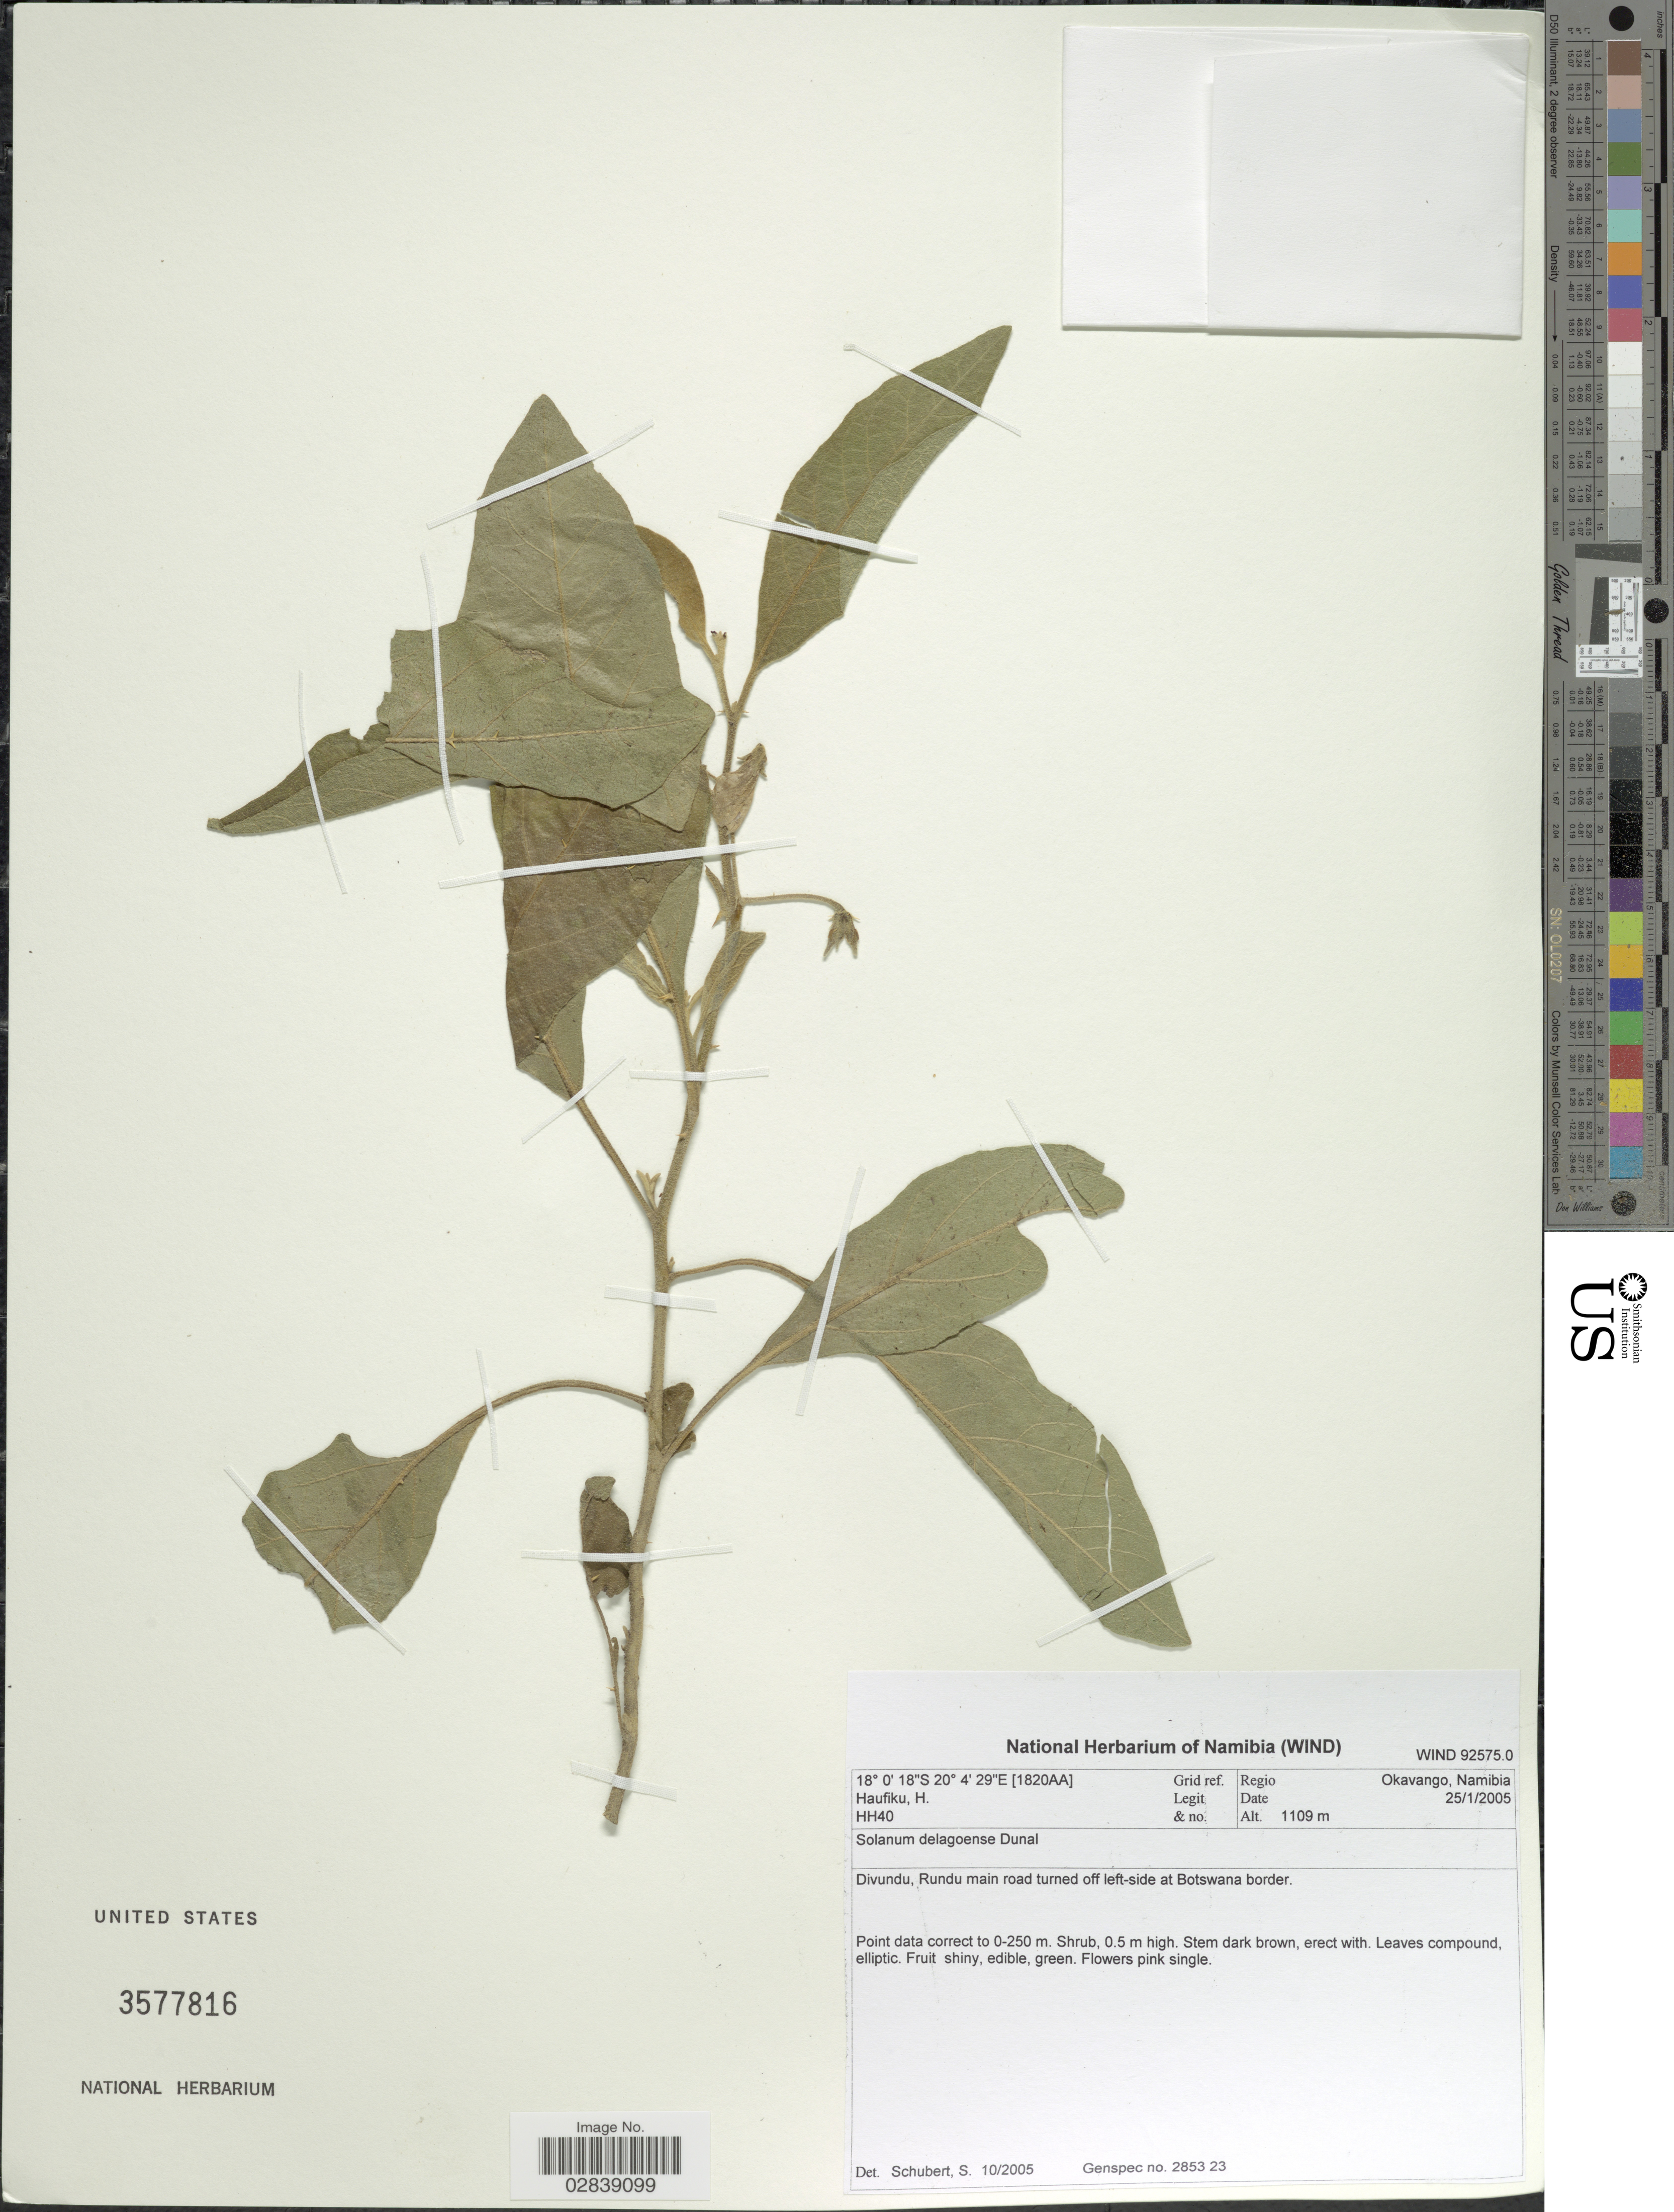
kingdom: Plantae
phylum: Tracheophyta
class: Magnoliopsida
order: Solanales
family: Solanaceae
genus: Solanum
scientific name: Solanum delagoense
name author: Dunal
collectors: H. Haufiku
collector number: HH40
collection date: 2005-01-25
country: Namibia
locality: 1820AA Grid ref., Regio Okavango. Divundu, Rundu main road turned off left-side at Botswana border.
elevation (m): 1109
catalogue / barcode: US 3577816